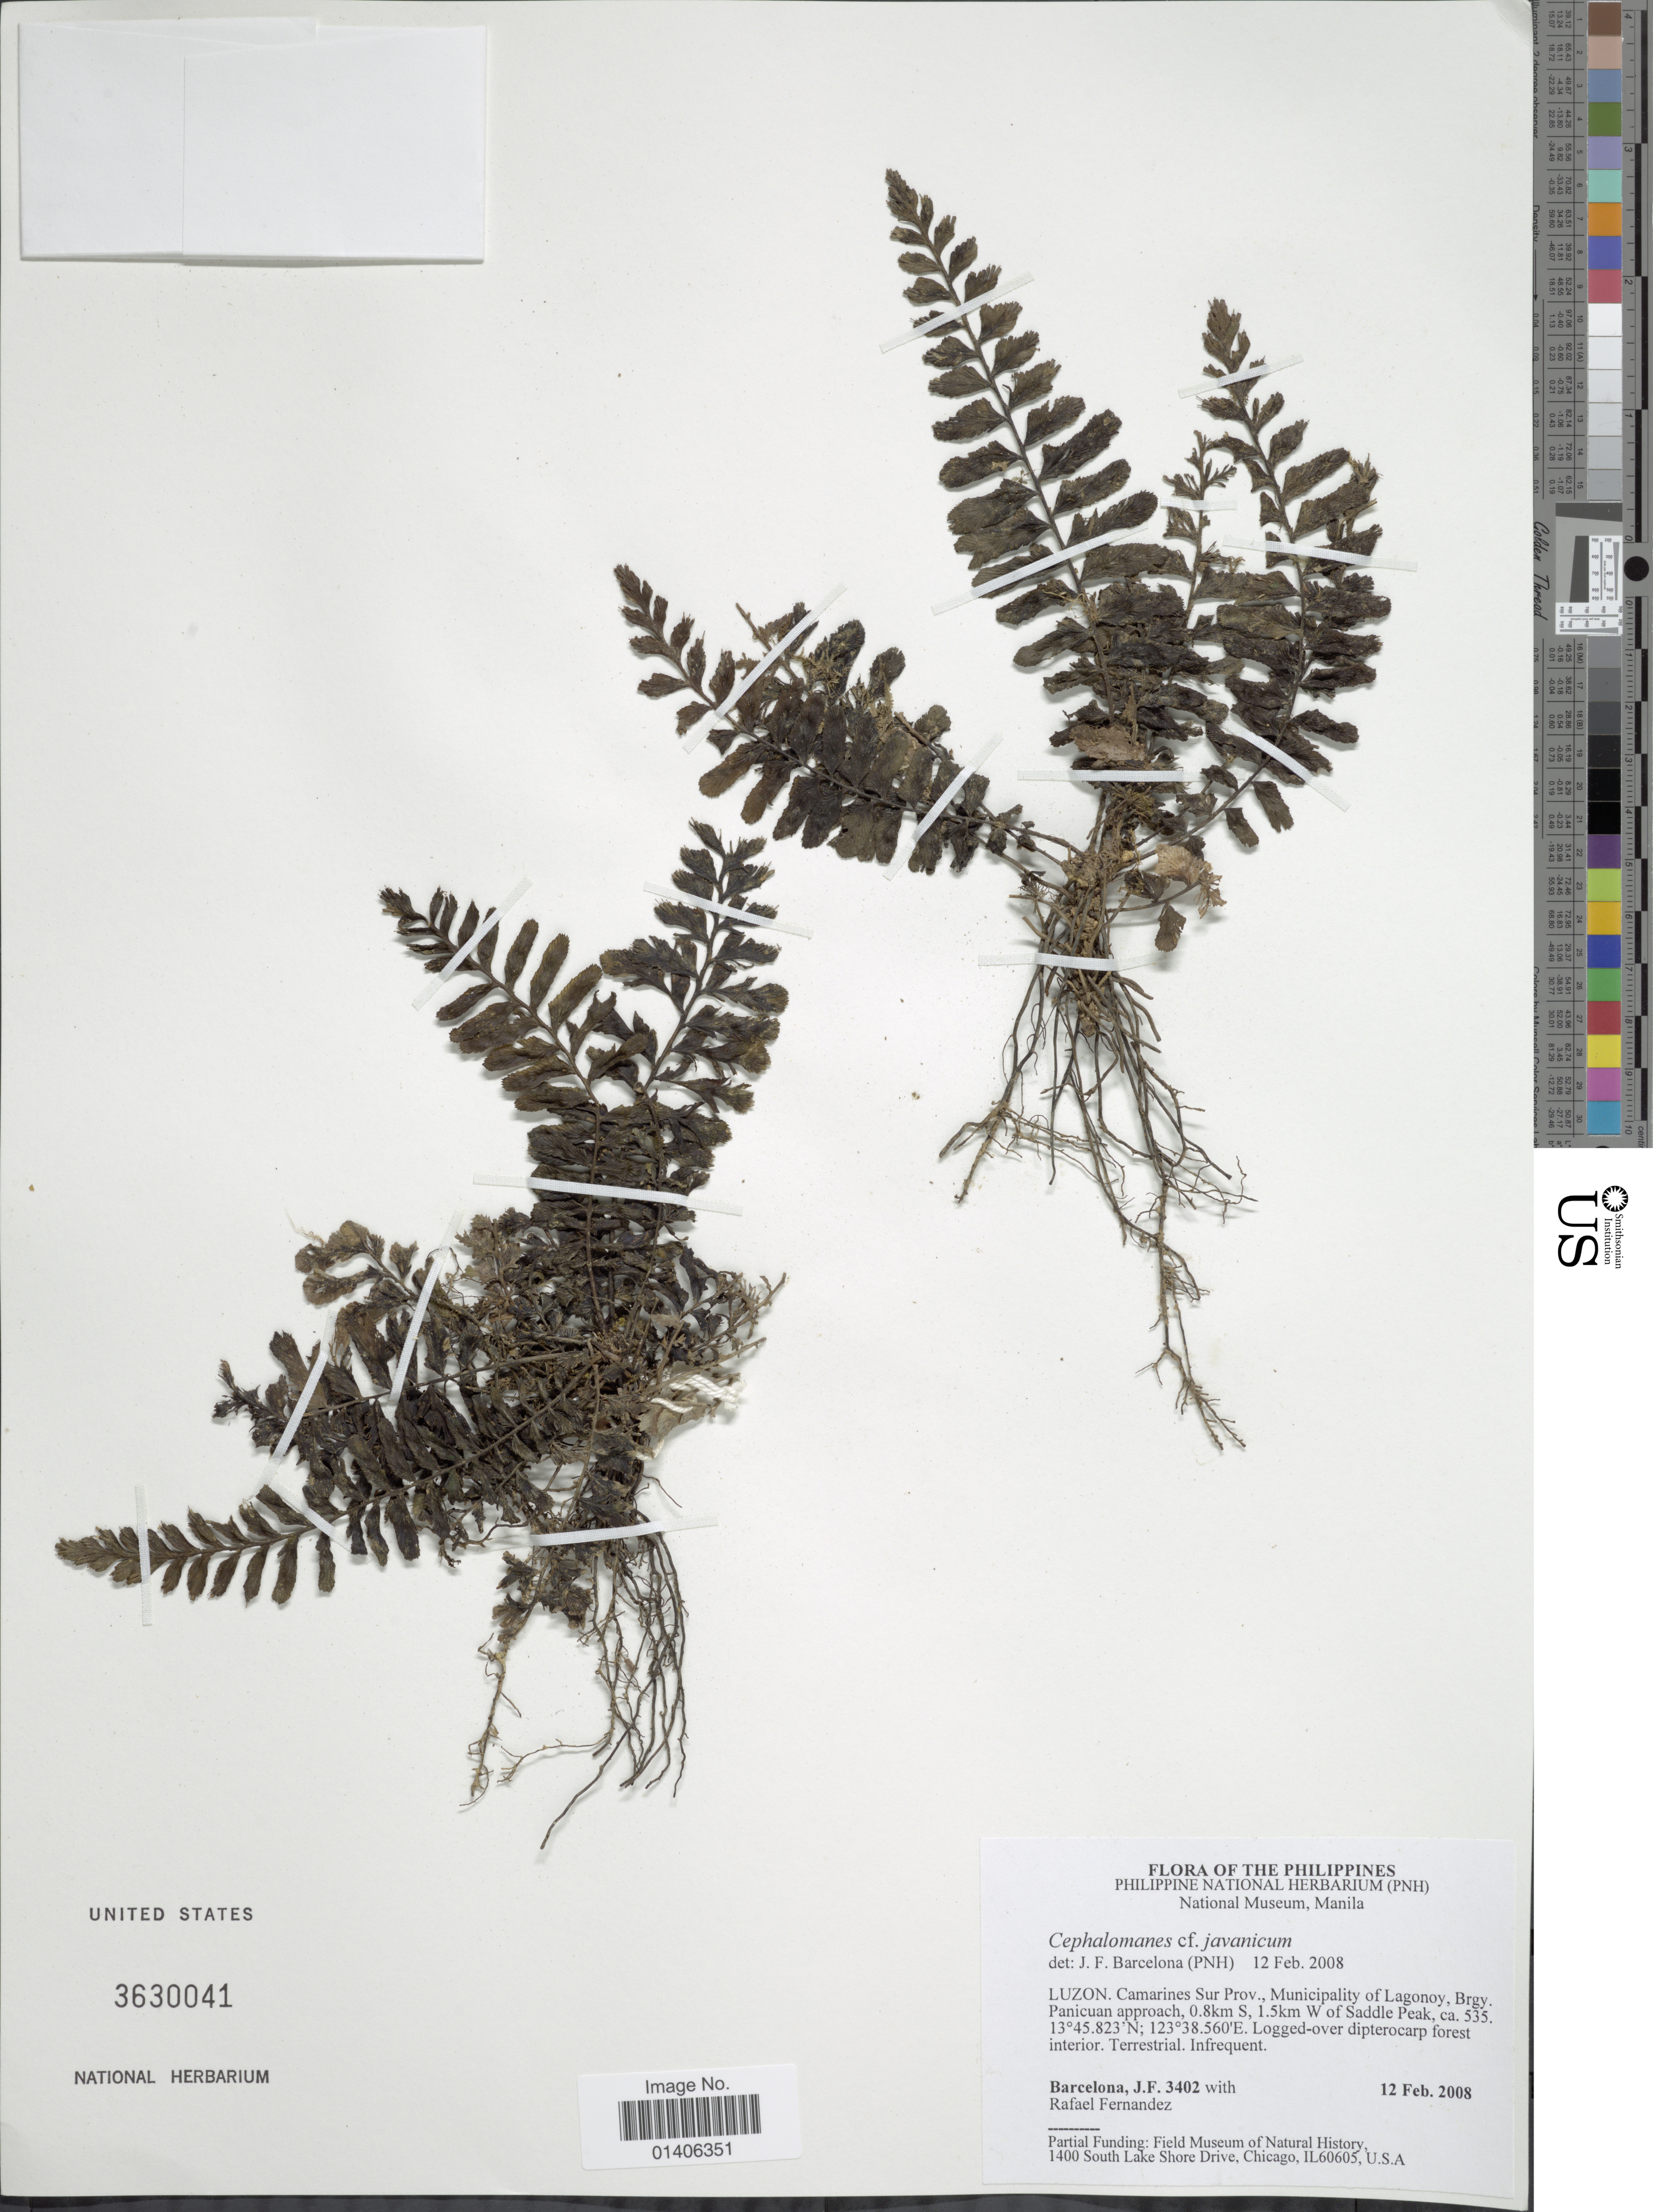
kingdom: Plantae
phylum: Tracheophyta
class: Polypodiopsida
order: Hymenophyllales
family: Hymenophyllaceae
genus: Cephalomanes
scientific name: Cephalomanes javanicum var. asplenoides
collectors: T. Henkel, R. Williams, S. Fratello & L. Williams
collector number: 4226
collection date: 1993-11-09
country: Guyana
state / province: Potaro-Siparuni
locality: Pakaraima Mts, Mt Wokomung; Suruwabaru Creek, E side riverine slopes 1-2km from juncture Yuarba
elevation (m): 750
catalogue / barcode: US 3333410